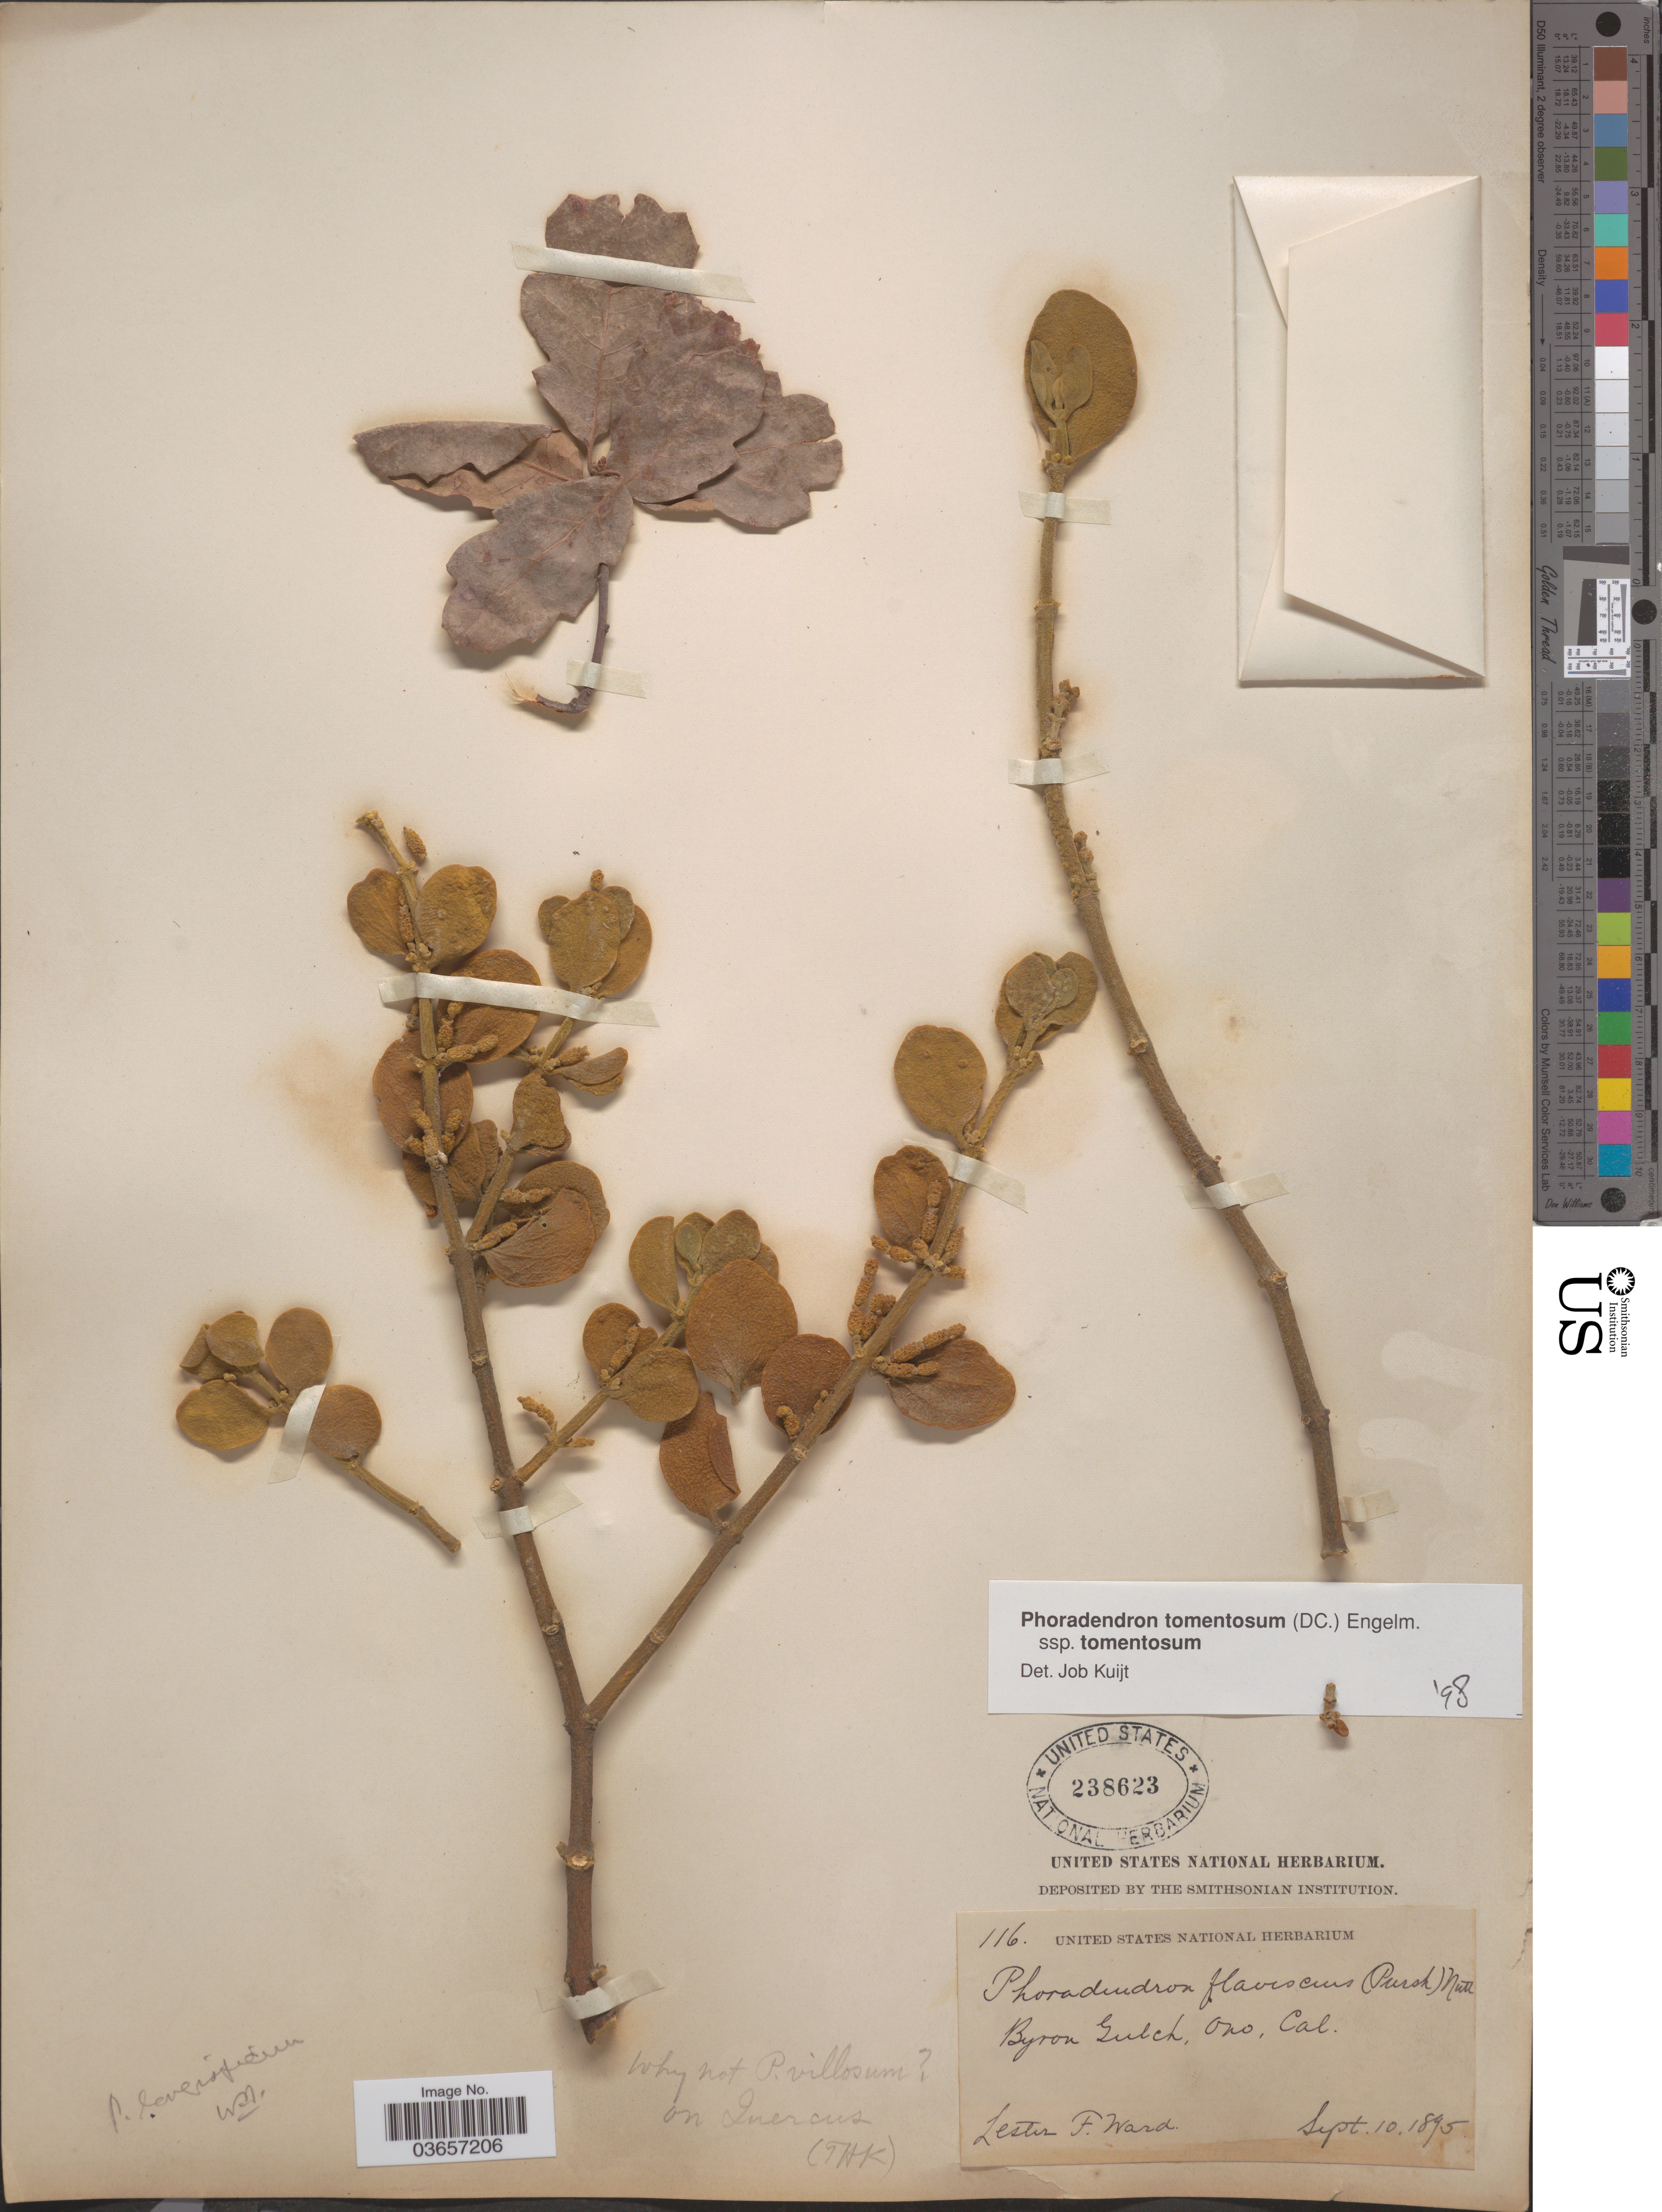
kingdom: Plantae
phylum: Tracheophyta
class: Magnoliopsida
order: Santalales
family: Viscaceae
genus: Phoradendron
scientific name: Phoradendron tomentosum subsp. tomentosum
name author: DC.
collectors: L. F. Ward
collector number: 116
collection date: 1895-09-10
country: United States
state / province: California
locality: Byron Gulch, Ono.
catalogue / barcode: US 238623